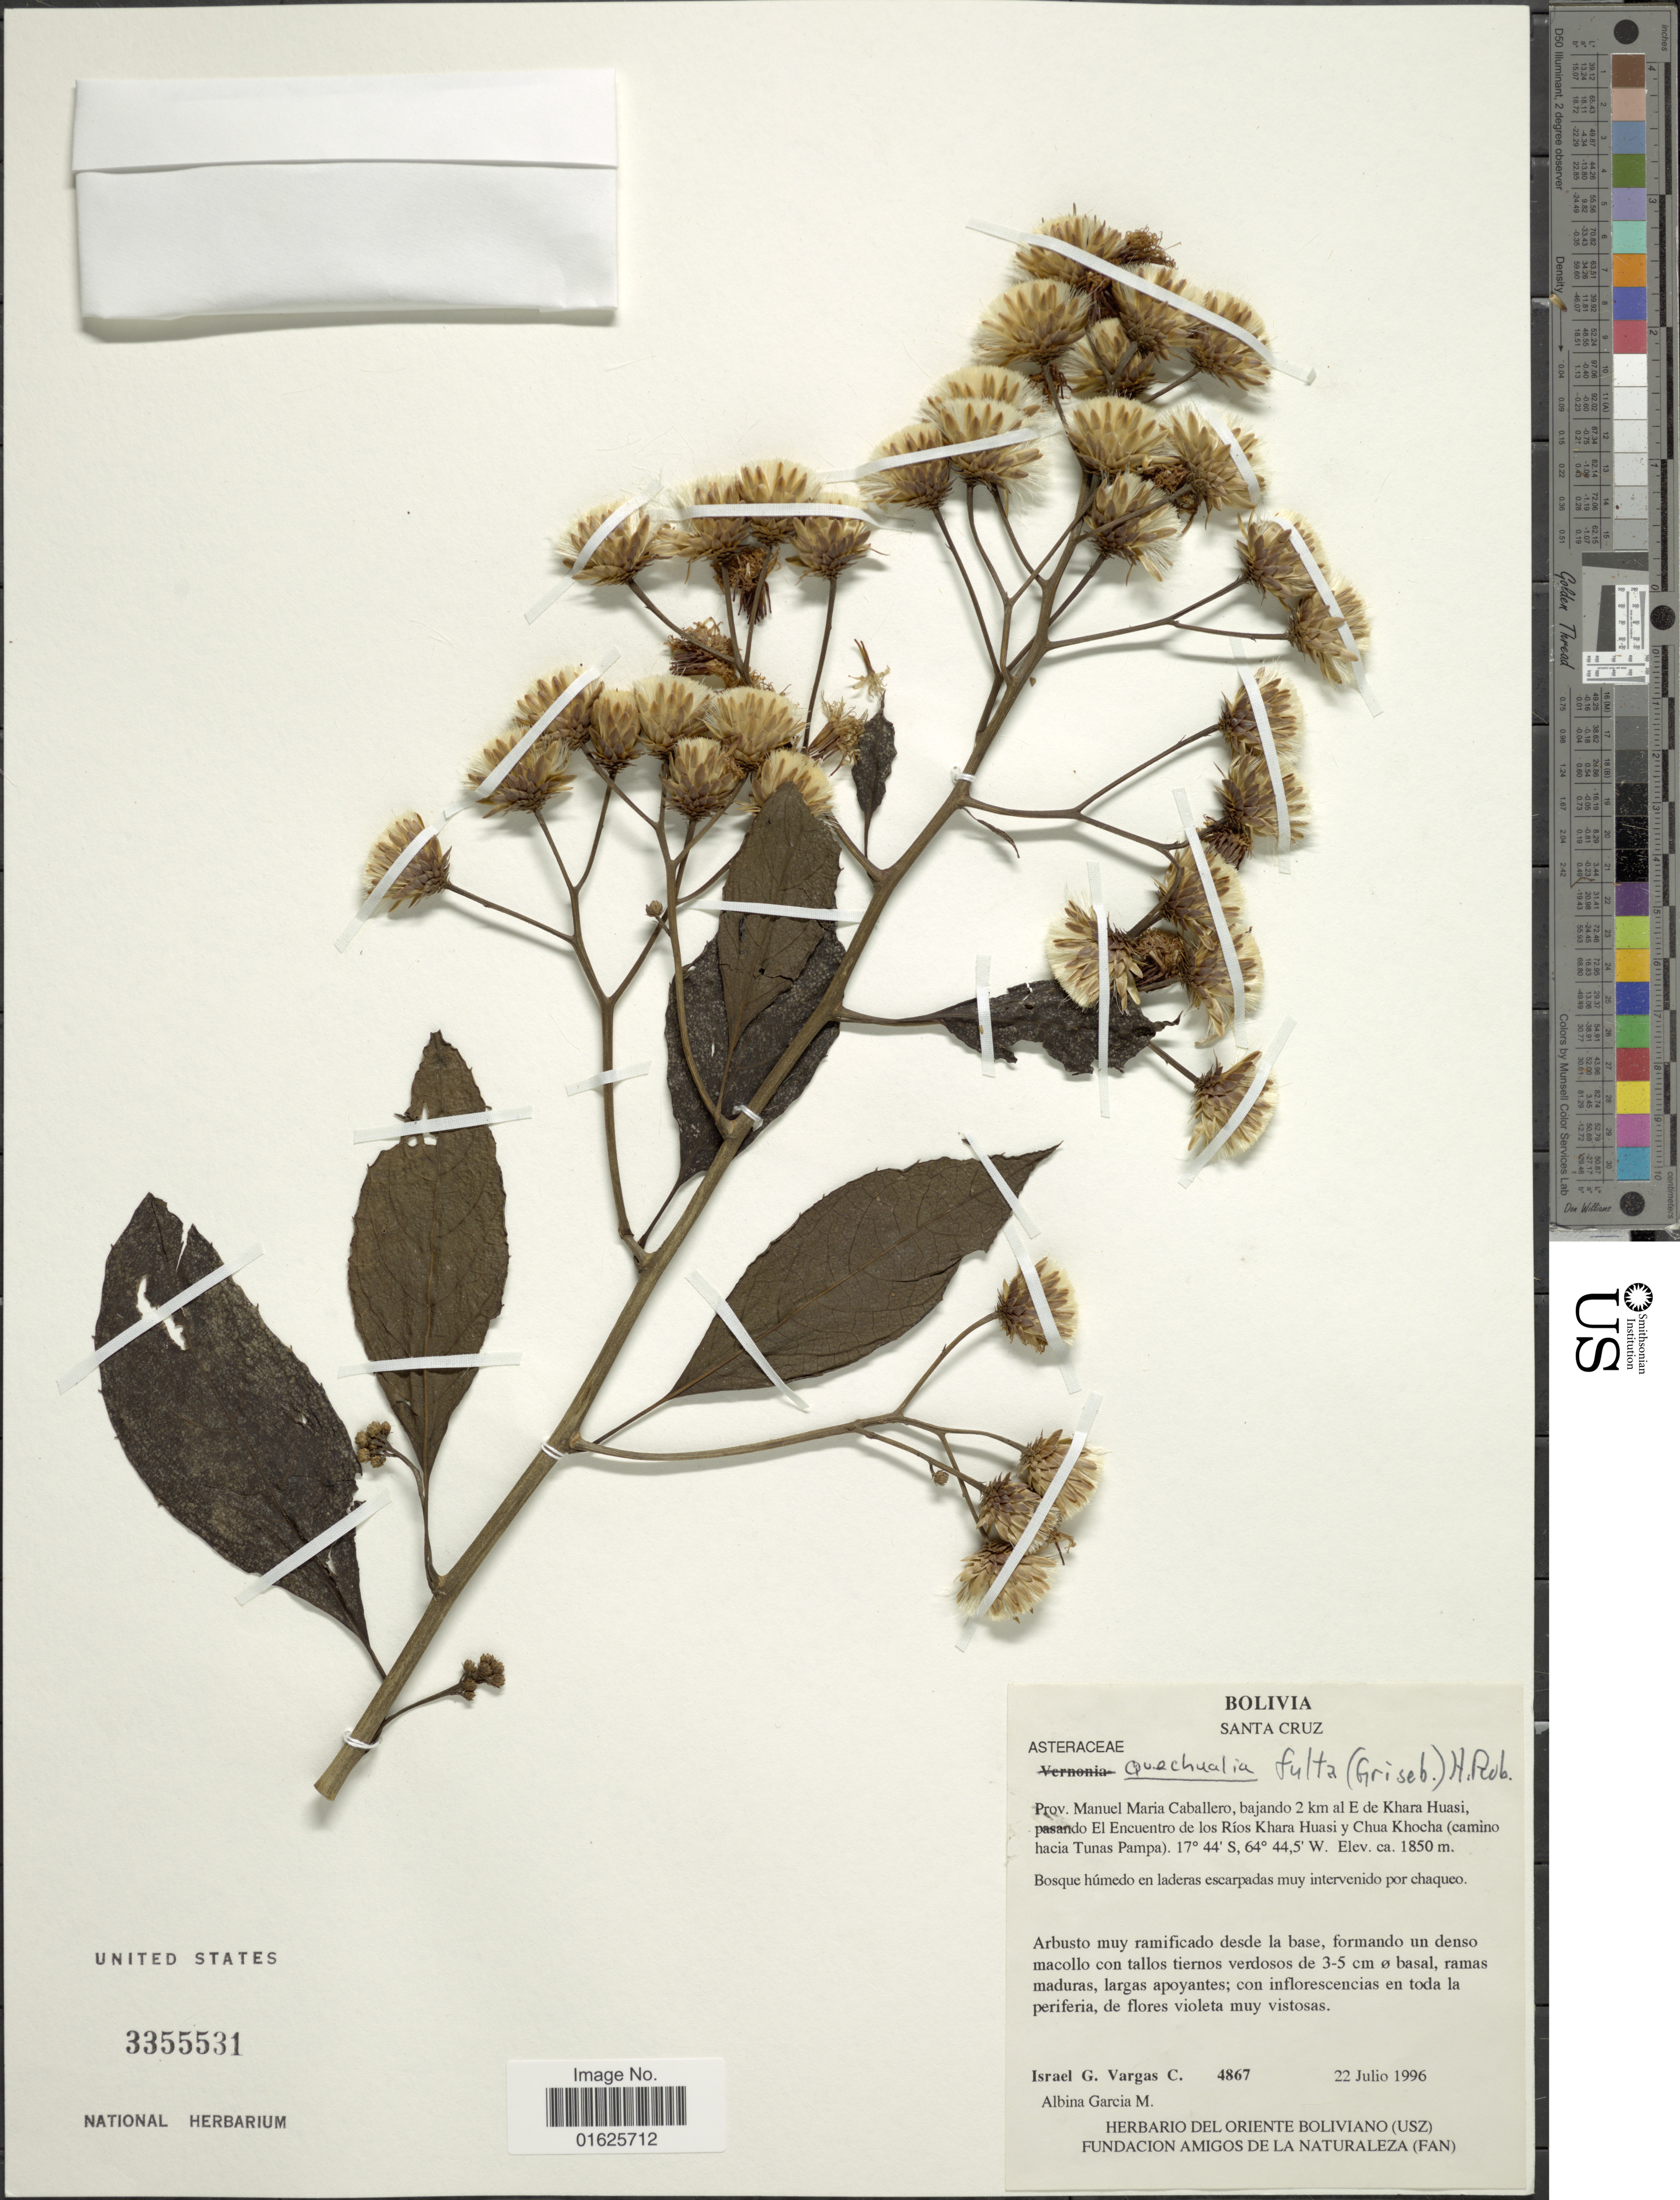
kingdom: Plantae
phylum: Tracheophyta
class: Magnoliopsida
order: Asterales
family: Asteraceae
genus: Quechualia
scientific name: Quechualia fulta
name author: (Griseb.) H. Rob.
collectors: I. G. Vargas C. & A. García M.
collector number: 4867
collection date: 1996-07-22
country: Bolivia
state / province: Santa Cruz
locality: Prov. Manuel Maria Caballero, bajando 2 km al E de Khara Huasi, El Encuentro de los Ríos Khara Huasi y Chua Khocha (camino unas Pampa)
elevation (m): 1850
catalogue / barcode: US 3355531